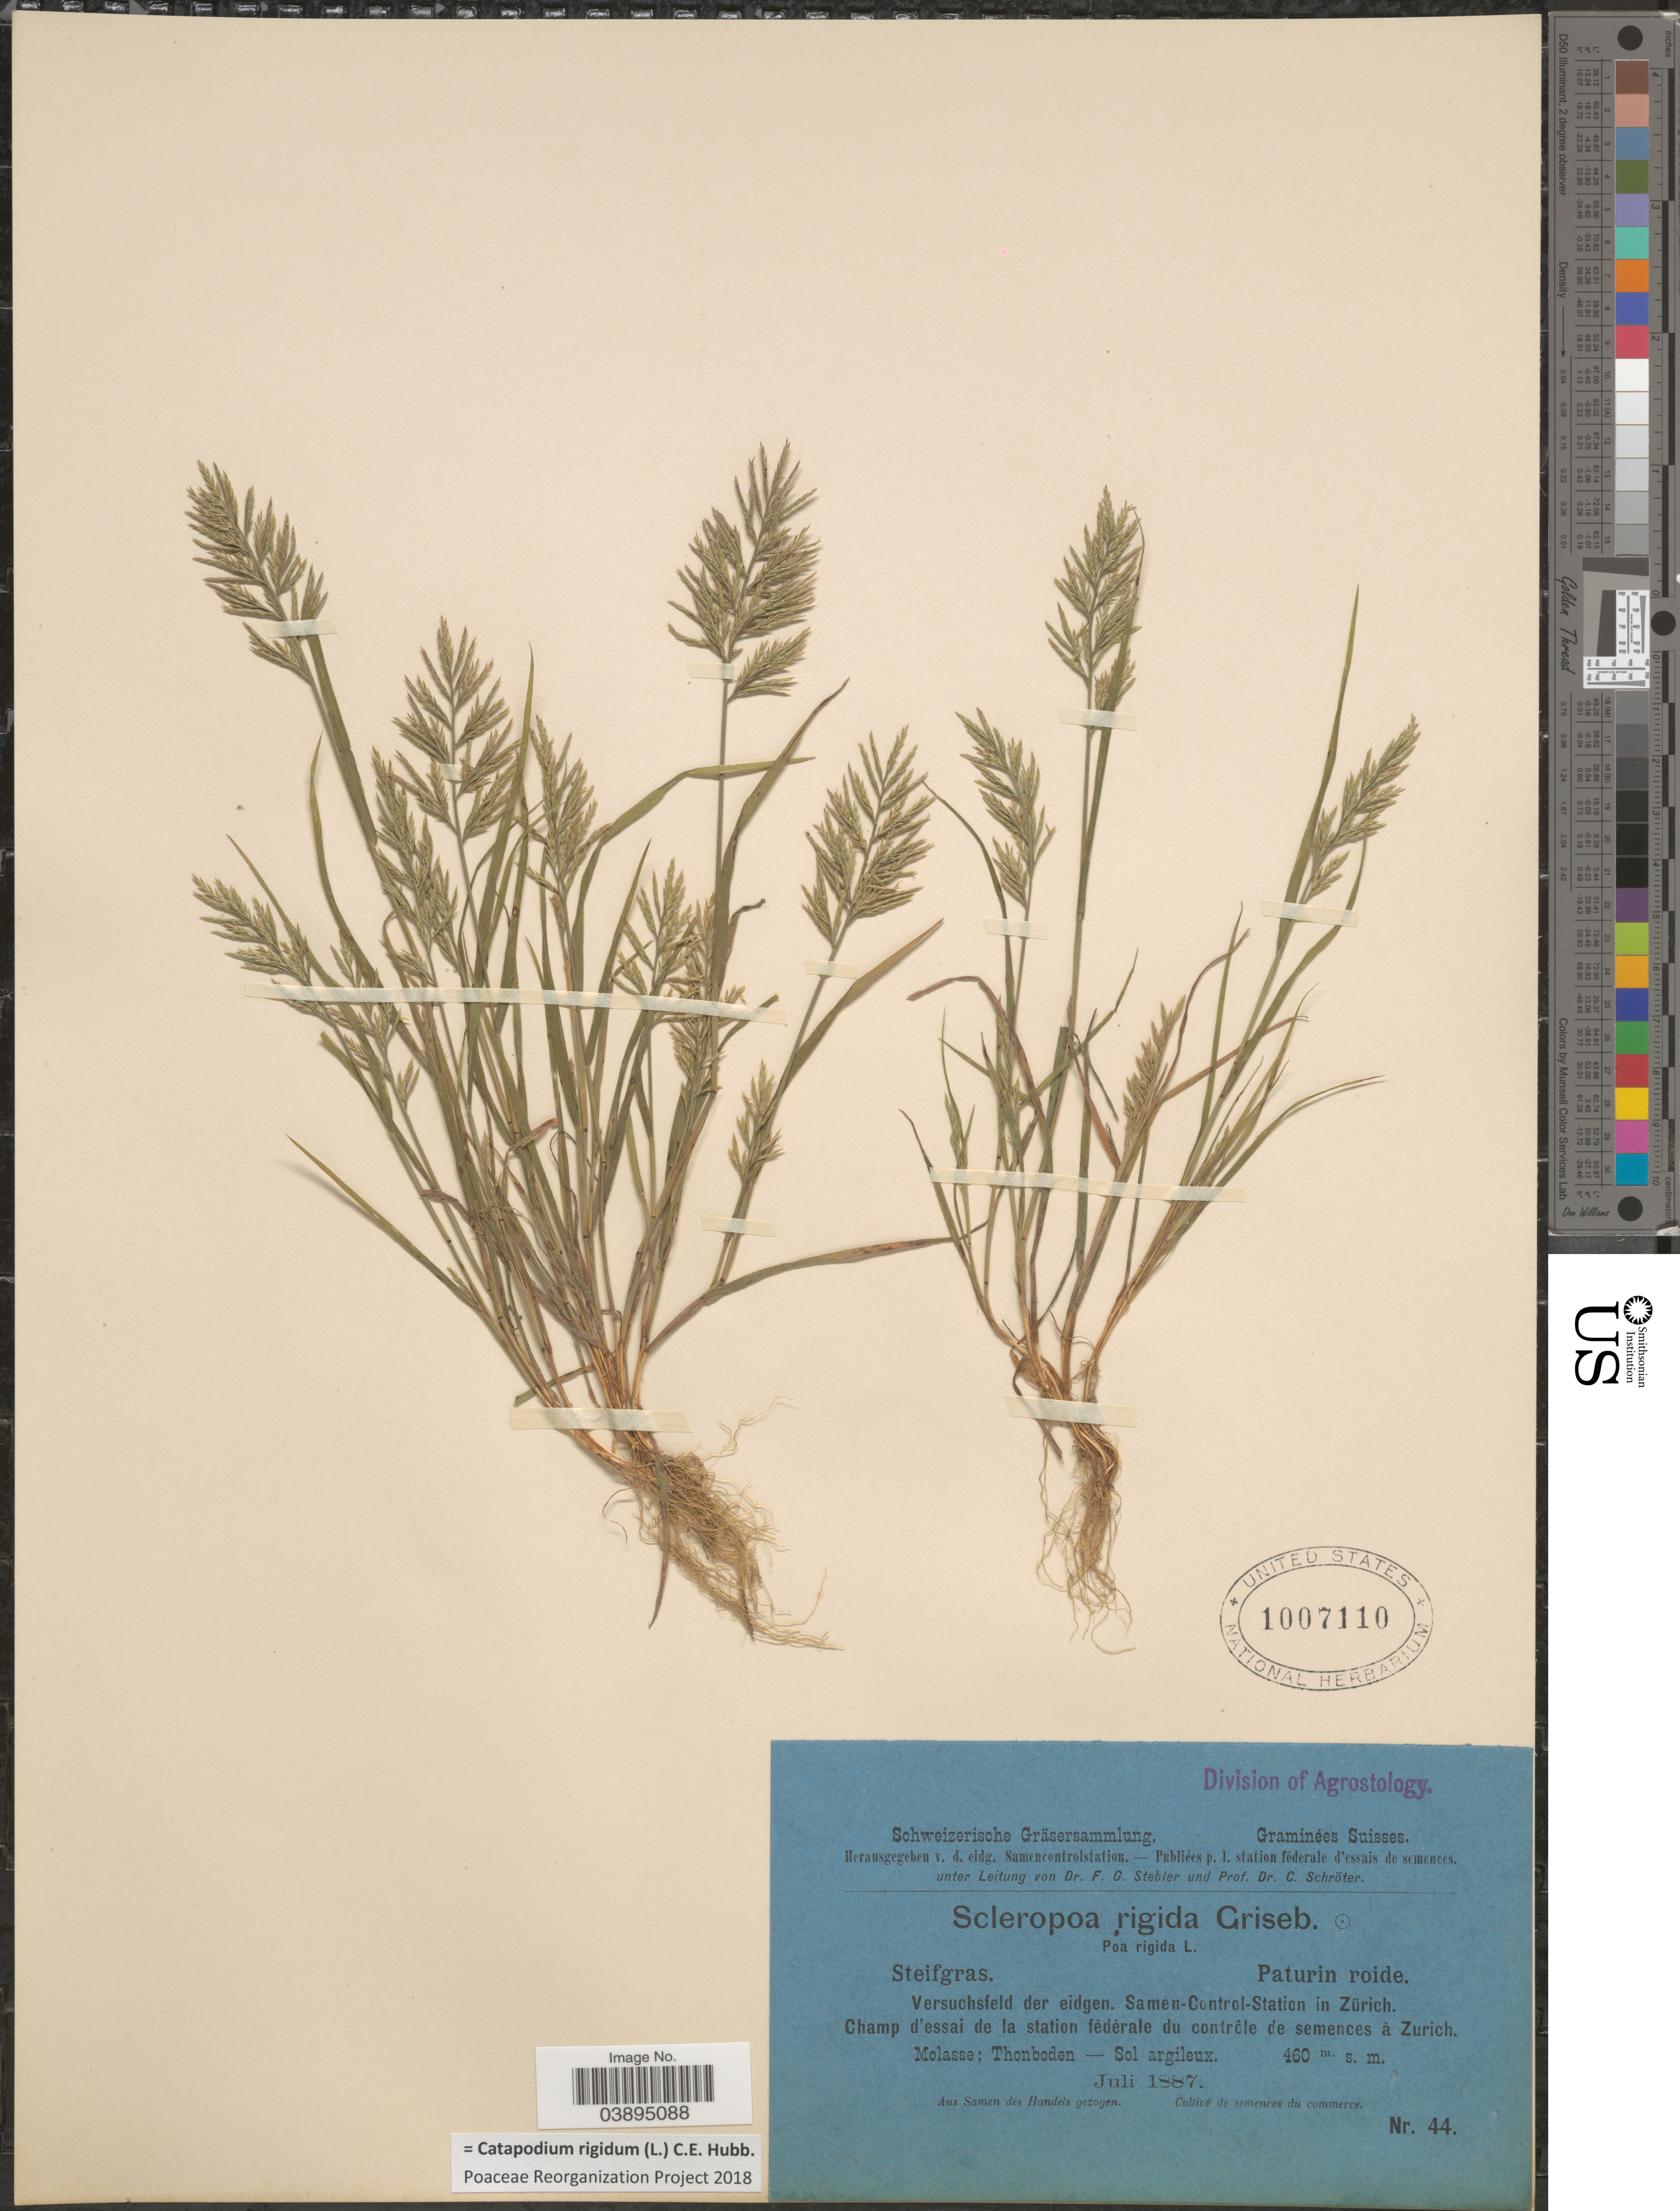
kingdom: Plantae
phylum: Tracheophyta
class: Liliopsida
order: Poales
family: Poaceae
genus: Catapodium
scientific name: Catapodium rigidum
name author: (L.) C.E. Hubb.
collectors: Stebler, F.G. & Schröter, C.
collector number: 44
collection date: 1887-07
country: Switzerland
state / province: Zurich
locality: Suisses. Versuchsfeld der eidgen. Samen-Control-Station in Zürich. Champ d'essai de la station fédérale du contrôle de semences à Zurich. Molasse; Thonboden - Sol argileux.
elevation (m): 460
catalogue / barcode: US 1007110